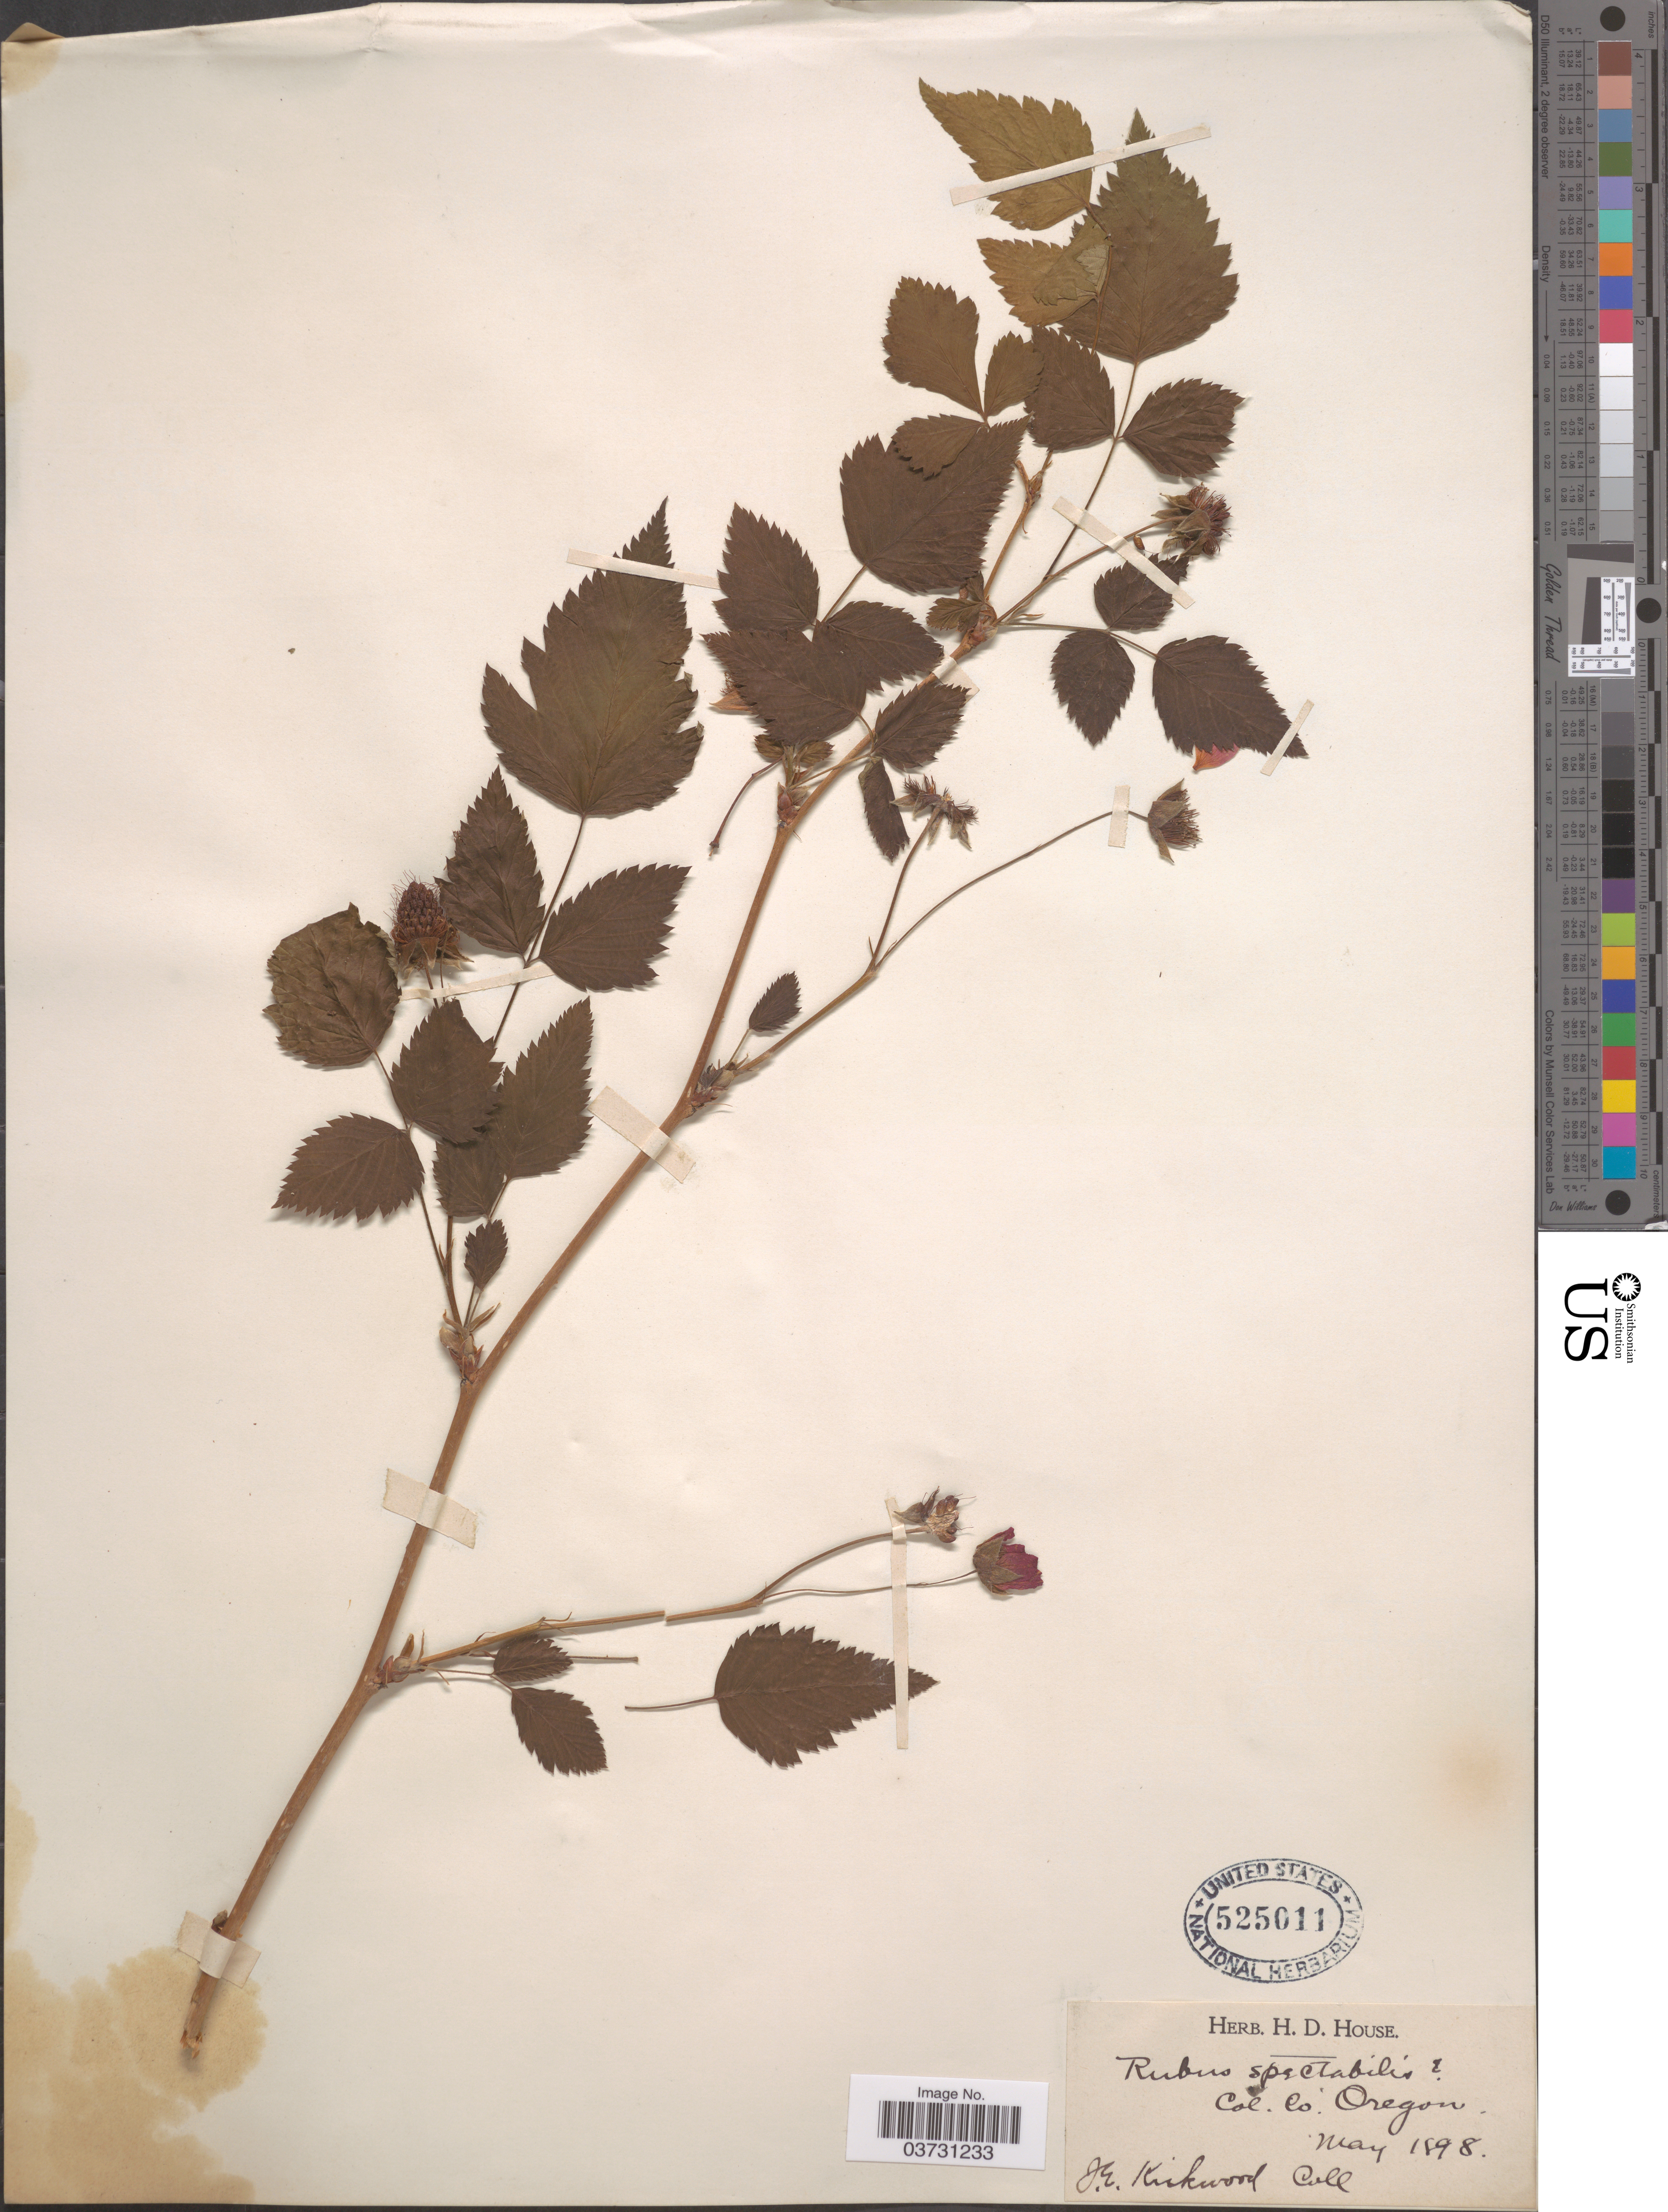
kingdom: Plantae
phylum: Tracheophyta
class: Magnoliopsida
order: Rosales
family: Rosaceae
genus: Rubus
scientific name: Rubus spectabilis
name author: Pursh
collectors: J. Kirkwood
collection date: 1898-05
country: United States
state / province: Oregon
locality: Col Co.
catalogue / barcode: US 525011